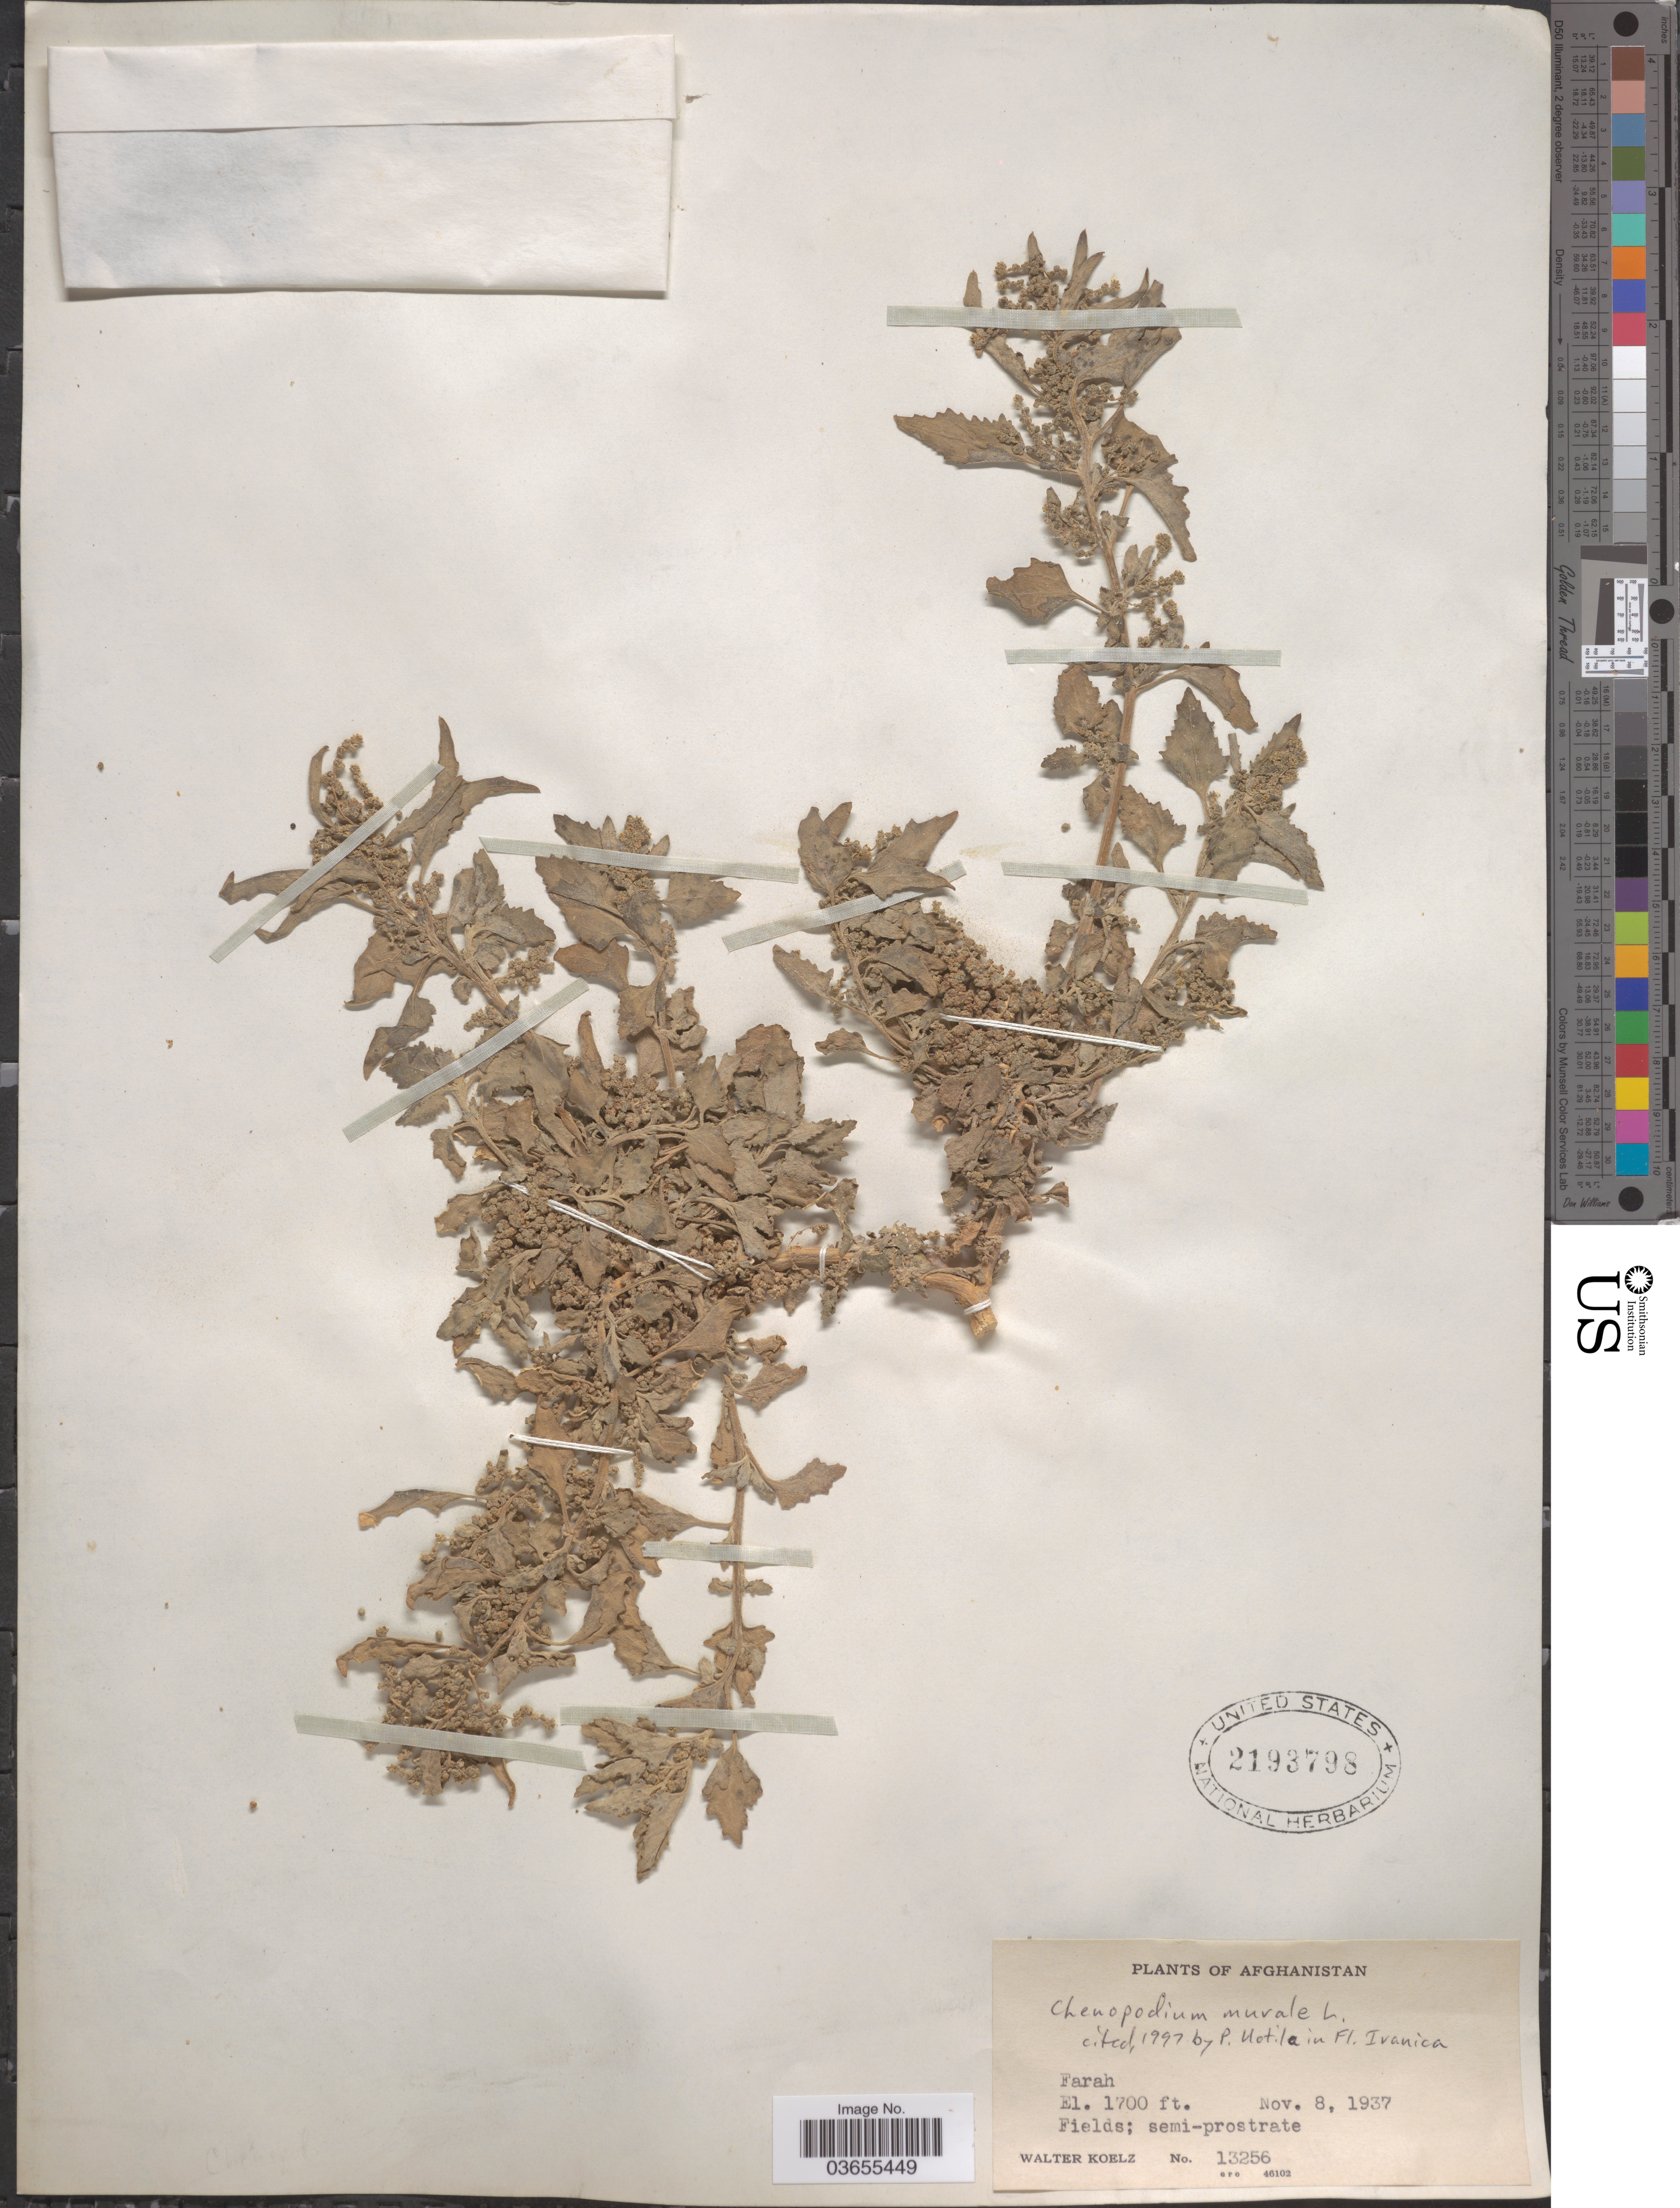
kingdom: Plantae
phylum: Tracheophyta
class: Magnoliopsida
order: Caryophyllales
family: Amaranthaceae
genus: Chenopodium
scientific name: Chenopodium murale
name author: L.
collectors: W. N. Koelz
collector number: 13256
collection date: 1937-11-08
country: Afghanistan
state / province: Farah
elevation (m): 518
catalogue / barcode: US 2193798